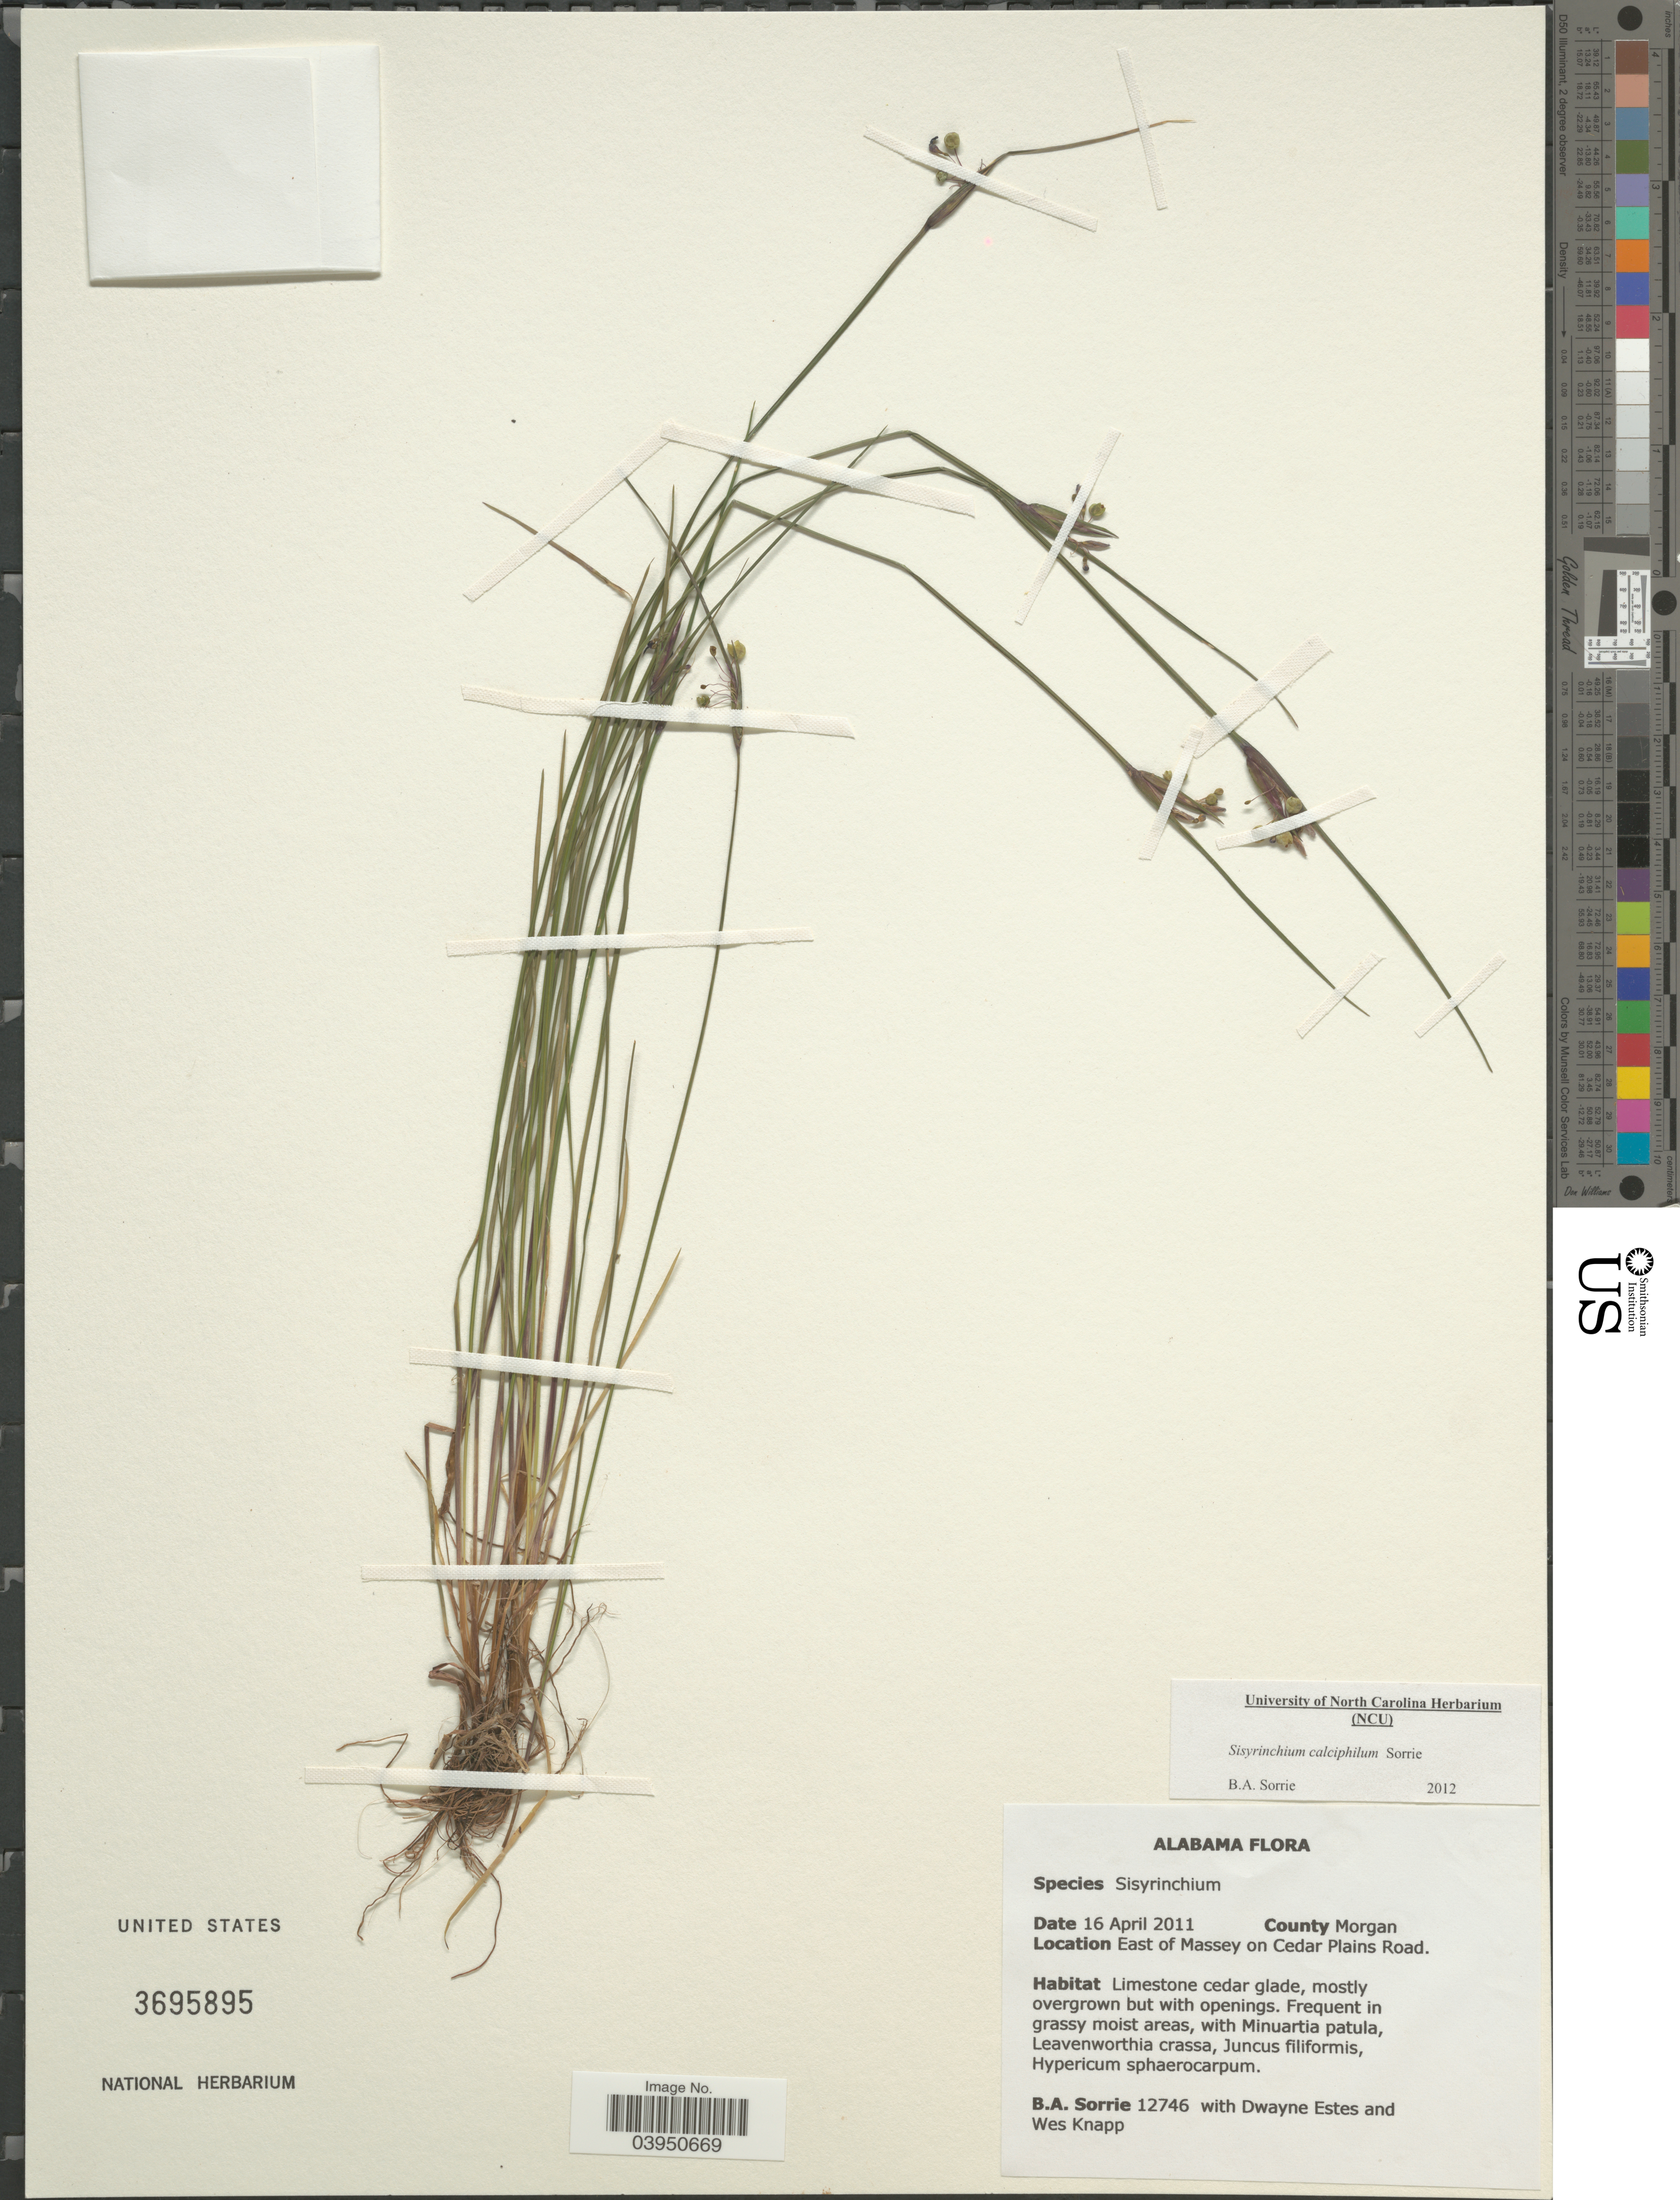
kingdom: Plantae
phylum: Tracheophyta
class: Liliopsida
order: Asparagales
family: Iridaceae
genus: Sisyrinchium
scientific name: Sisyrinchium calciphilum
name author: Sorrie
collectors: B. Sorrie, D. Estes & W. Knapp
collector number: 12746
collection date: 2011-04-16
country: United States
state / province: Alabama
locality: County Morgan. East of Massey on Cedar Plains Road.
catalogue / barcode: US 3695895